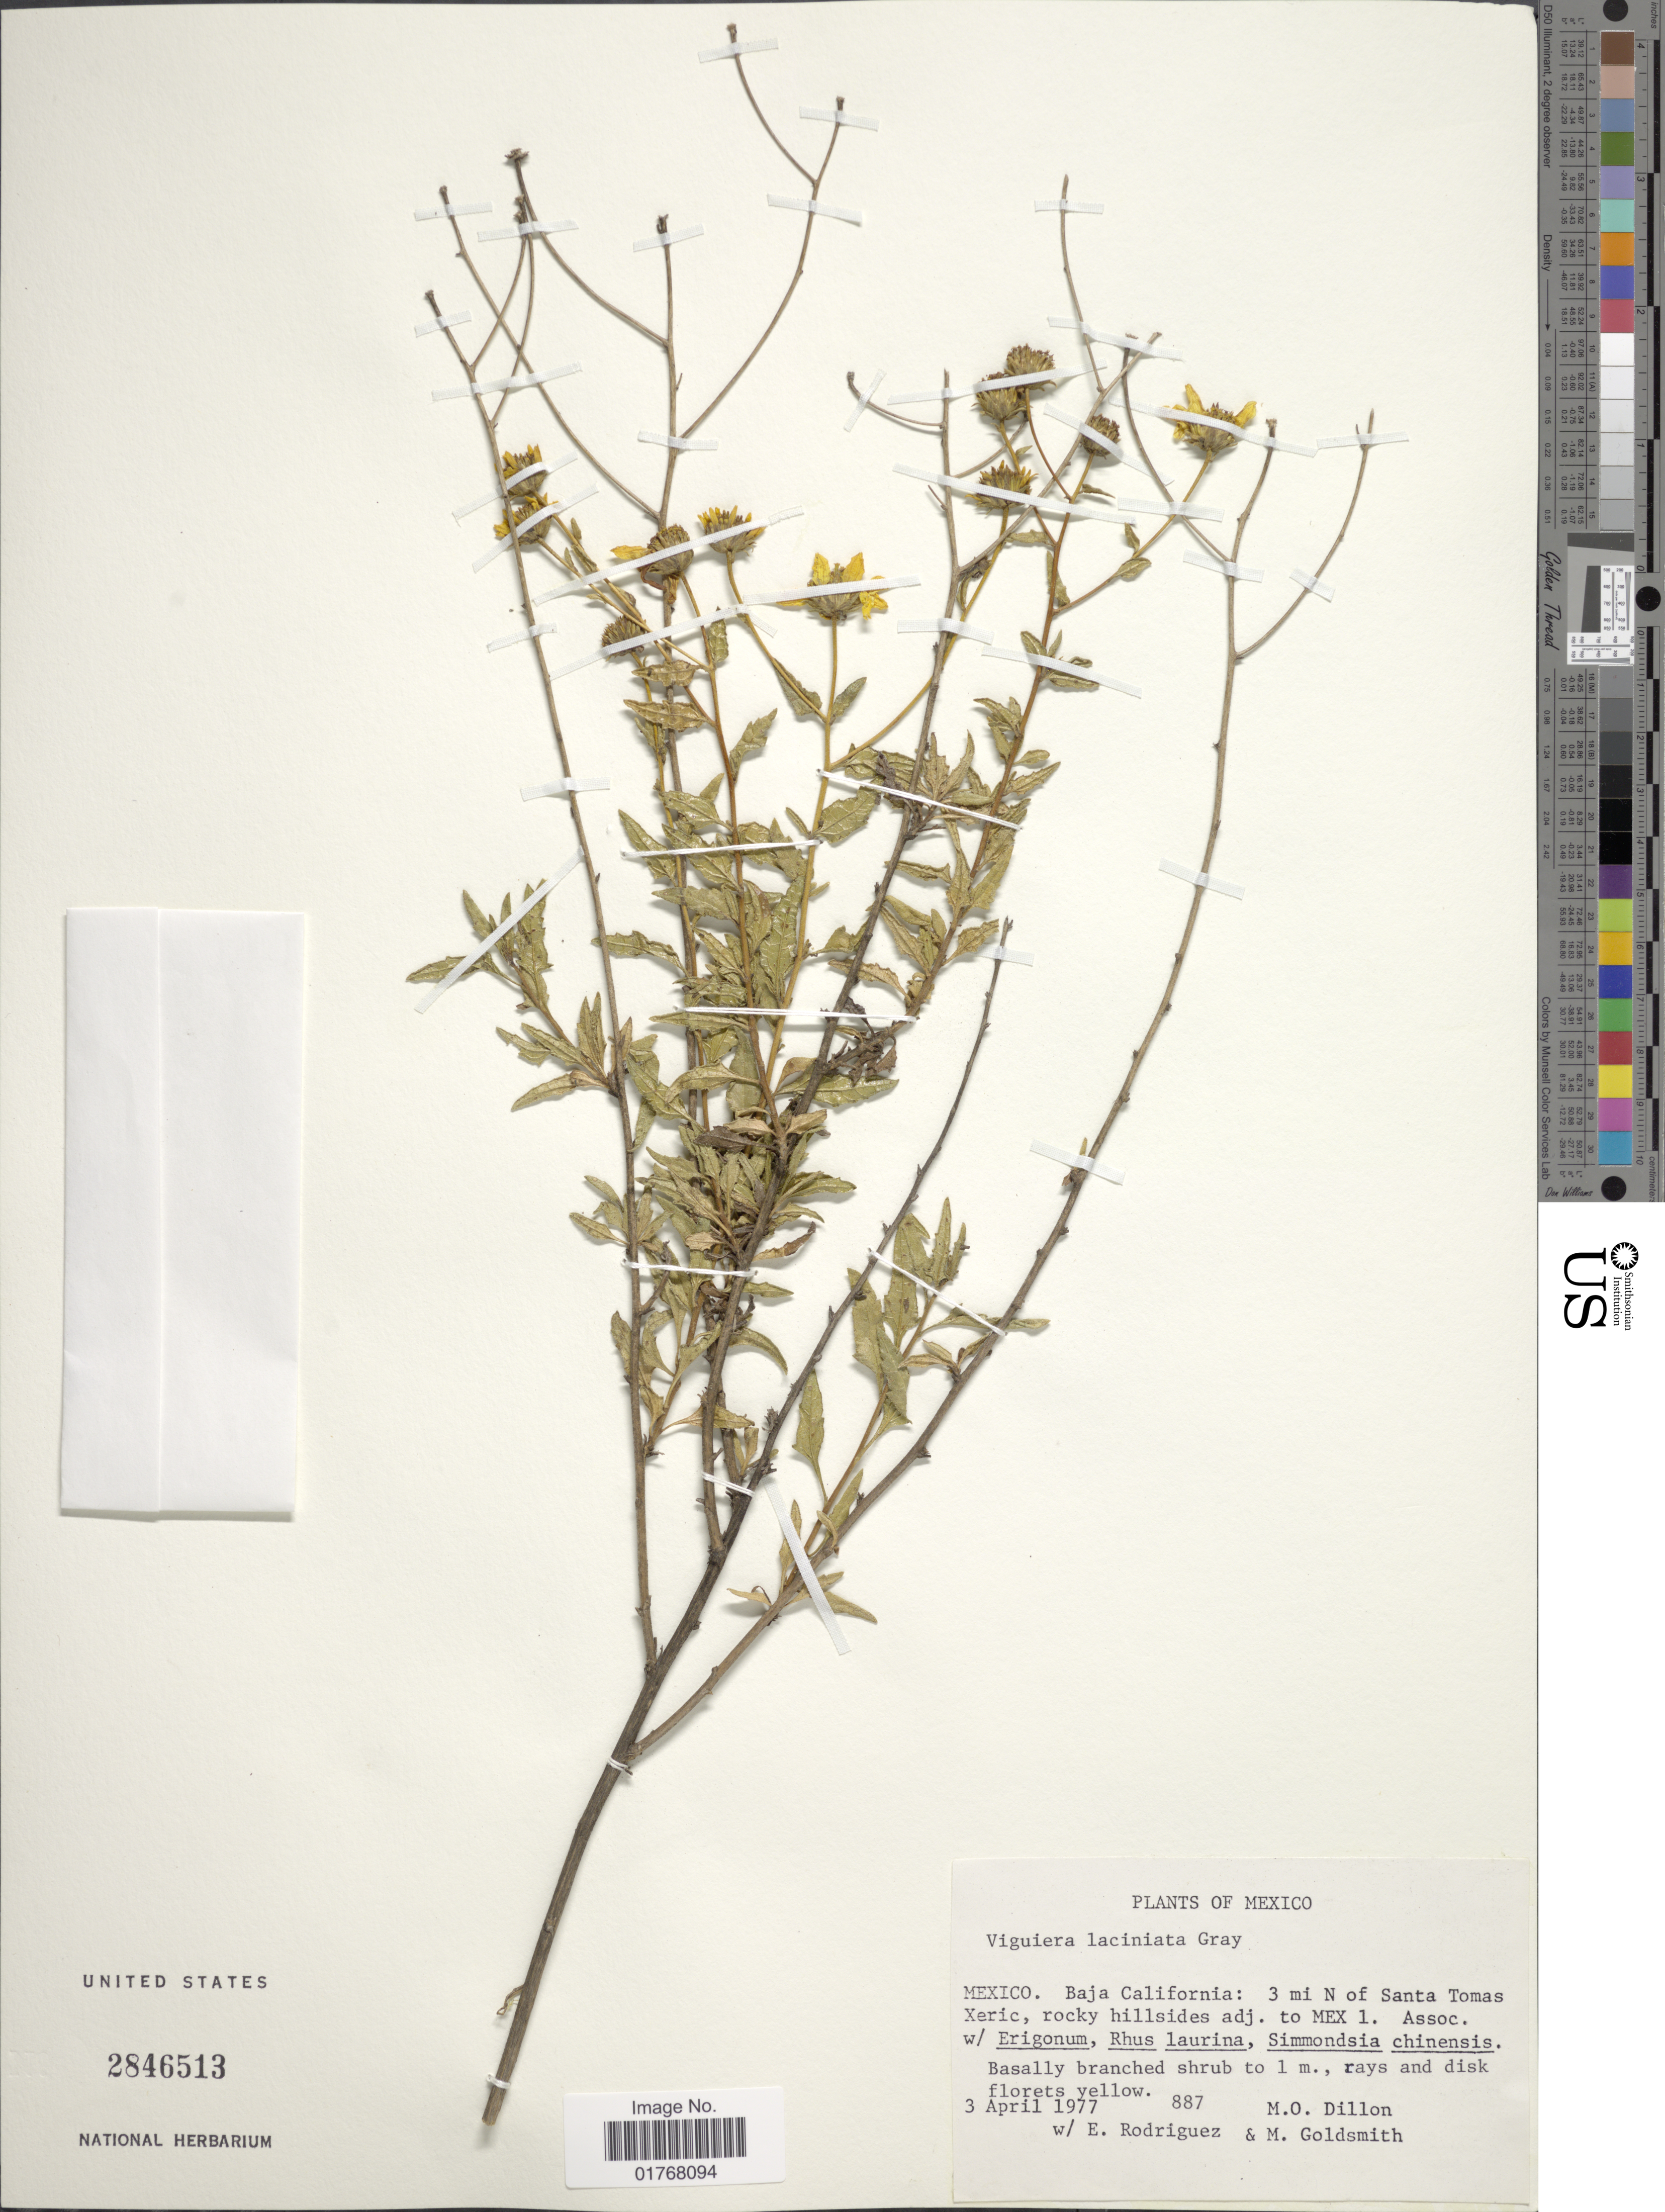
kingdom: Plantae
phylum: Tracheophyta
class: Magnoliopsida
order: Asterales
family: Asteraceae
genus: Viguiera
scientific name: Viguiera laciniata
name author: A. Gray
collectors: M. O. Dillon, E. Rodriquez & M. Goldsmith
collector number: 887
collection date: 1977-04-03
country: Mexico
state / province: Baja California Sur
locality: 3 mi N of Santa Tomas Xeric, rocky hillsides adj to mex 1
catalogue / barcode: US 2846513